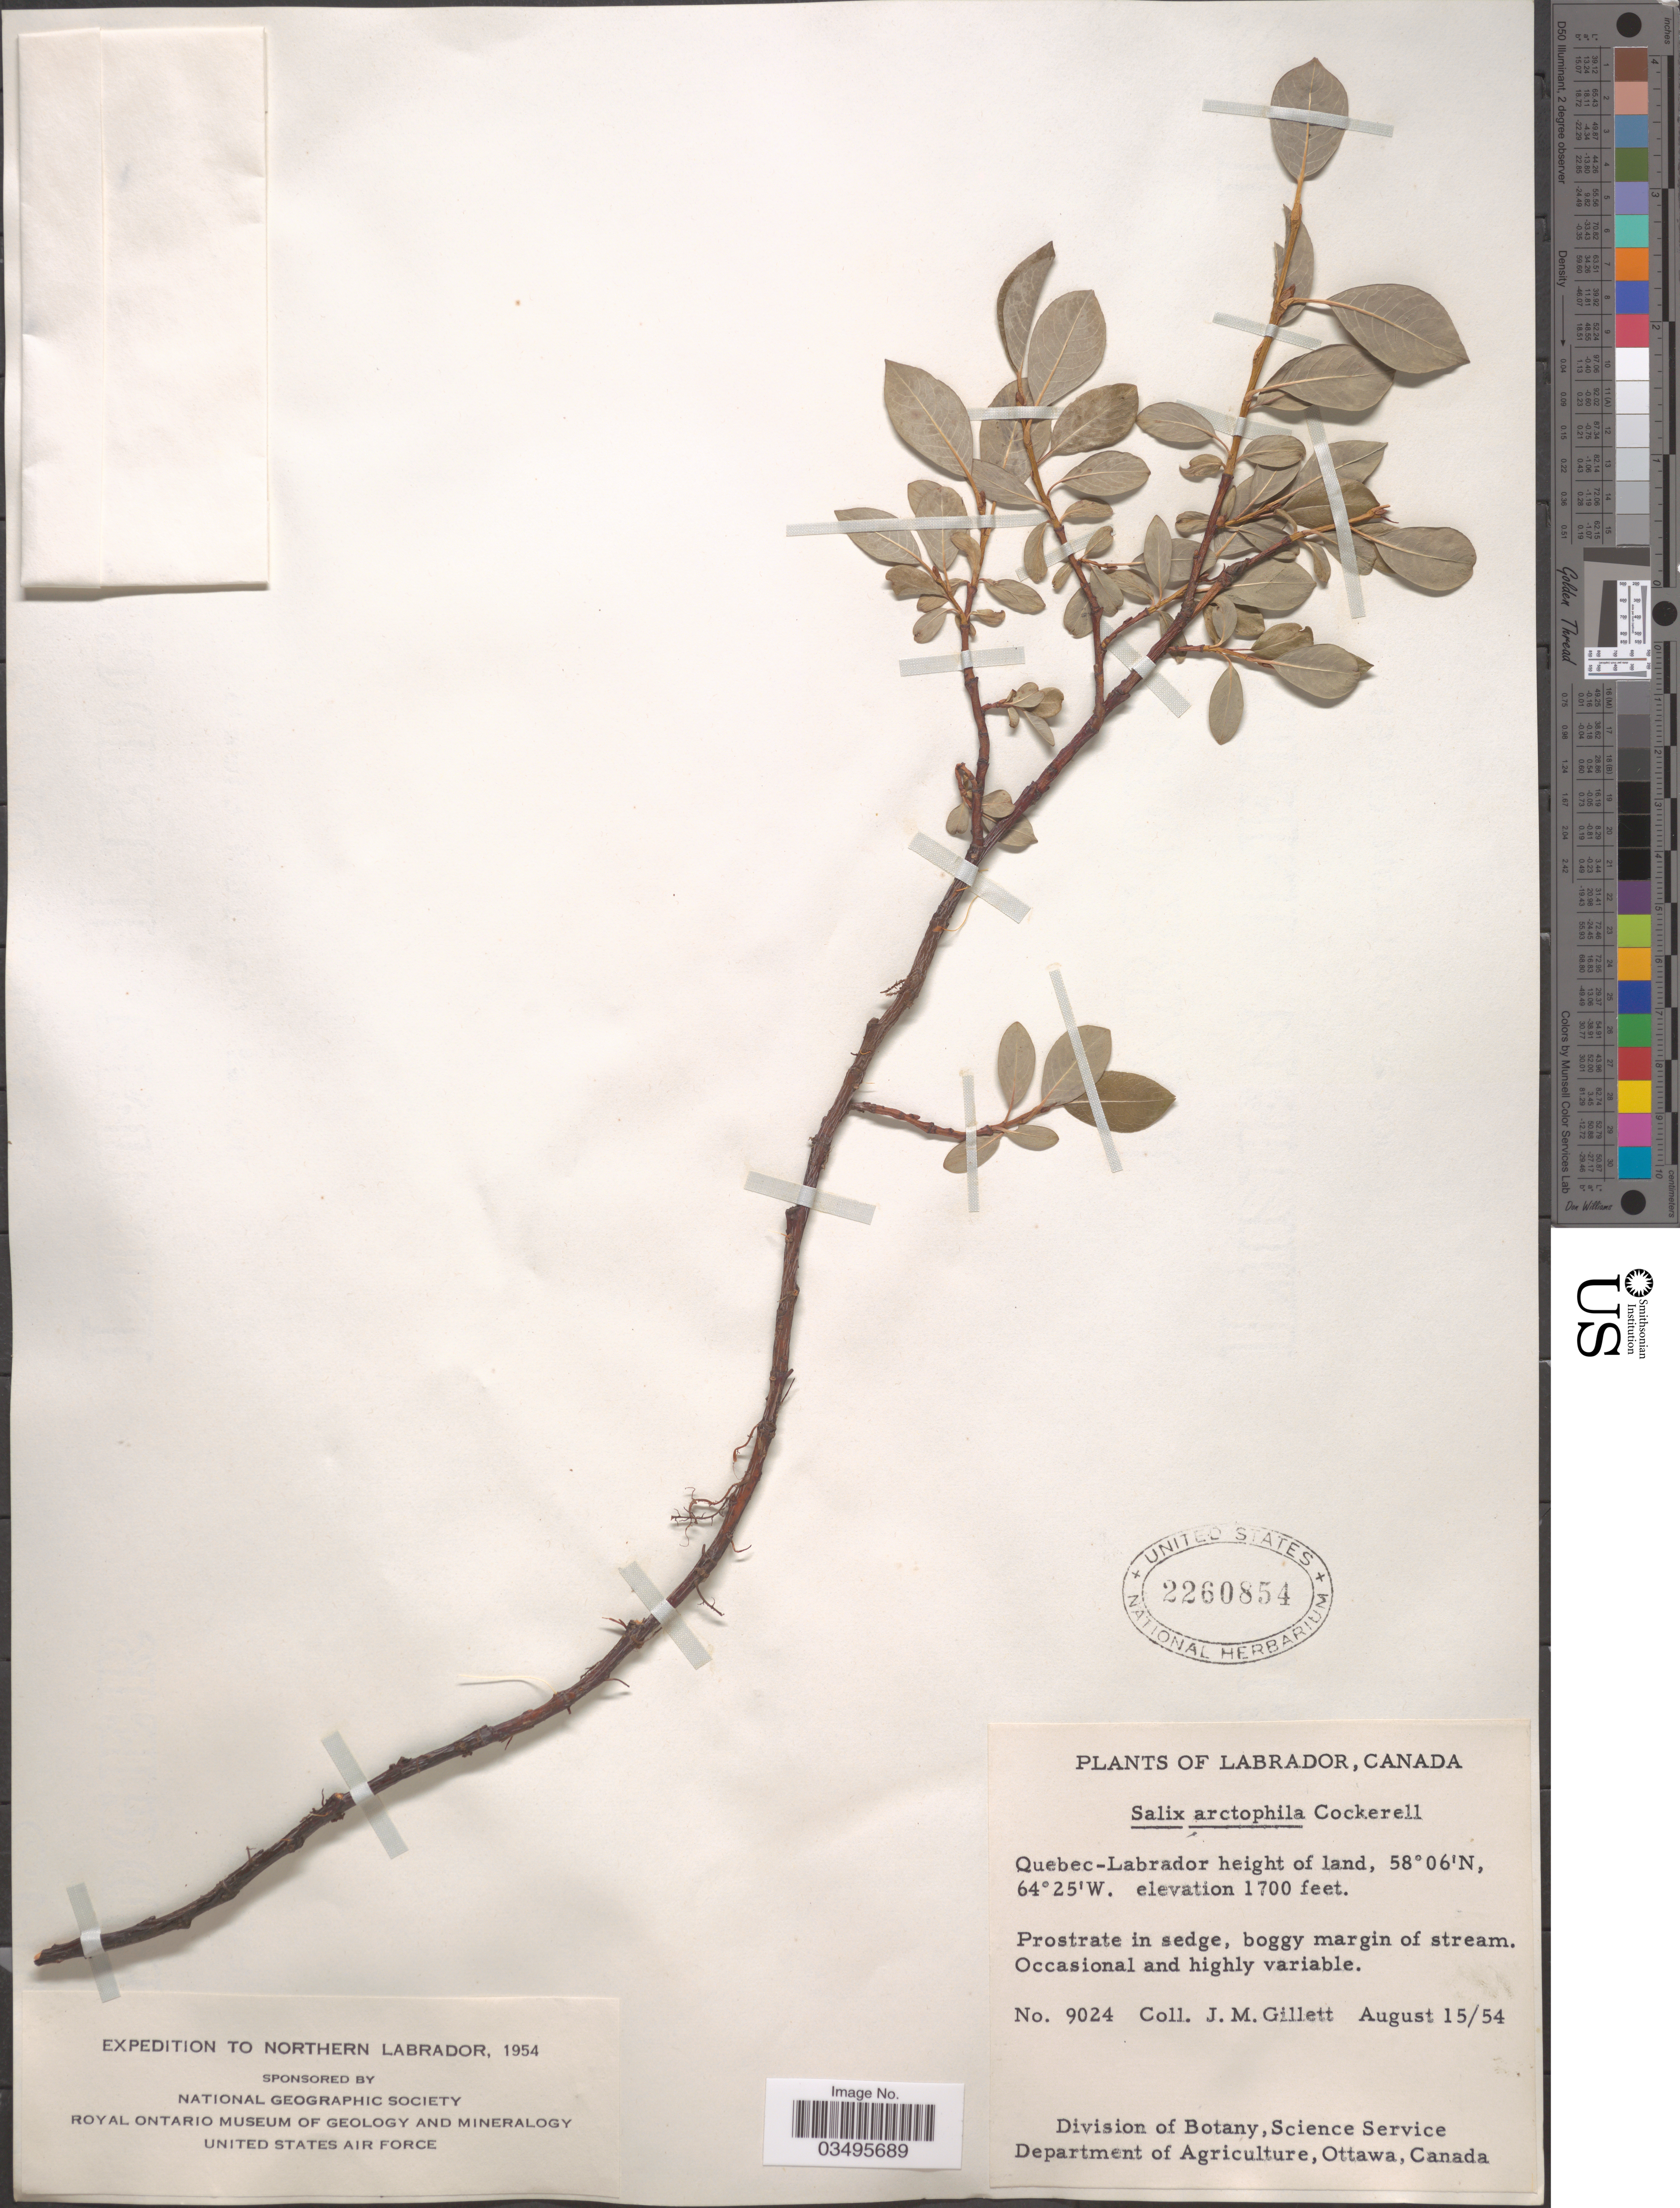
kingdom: Plantae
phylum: Tracheophyta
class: Magnoliopsida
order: Malpighiales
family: Salicaceae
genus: Salix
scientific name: Salix arctophila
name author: Cockerell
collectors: J. M. Gillett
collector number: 9024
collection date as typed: Transcribed d/m/y: 25/8/54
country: Canada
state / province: Newfoundland and Labrador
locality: Northern Labrador. Quebec-Labrador height of land.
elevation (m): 518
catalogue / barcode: US 2260854